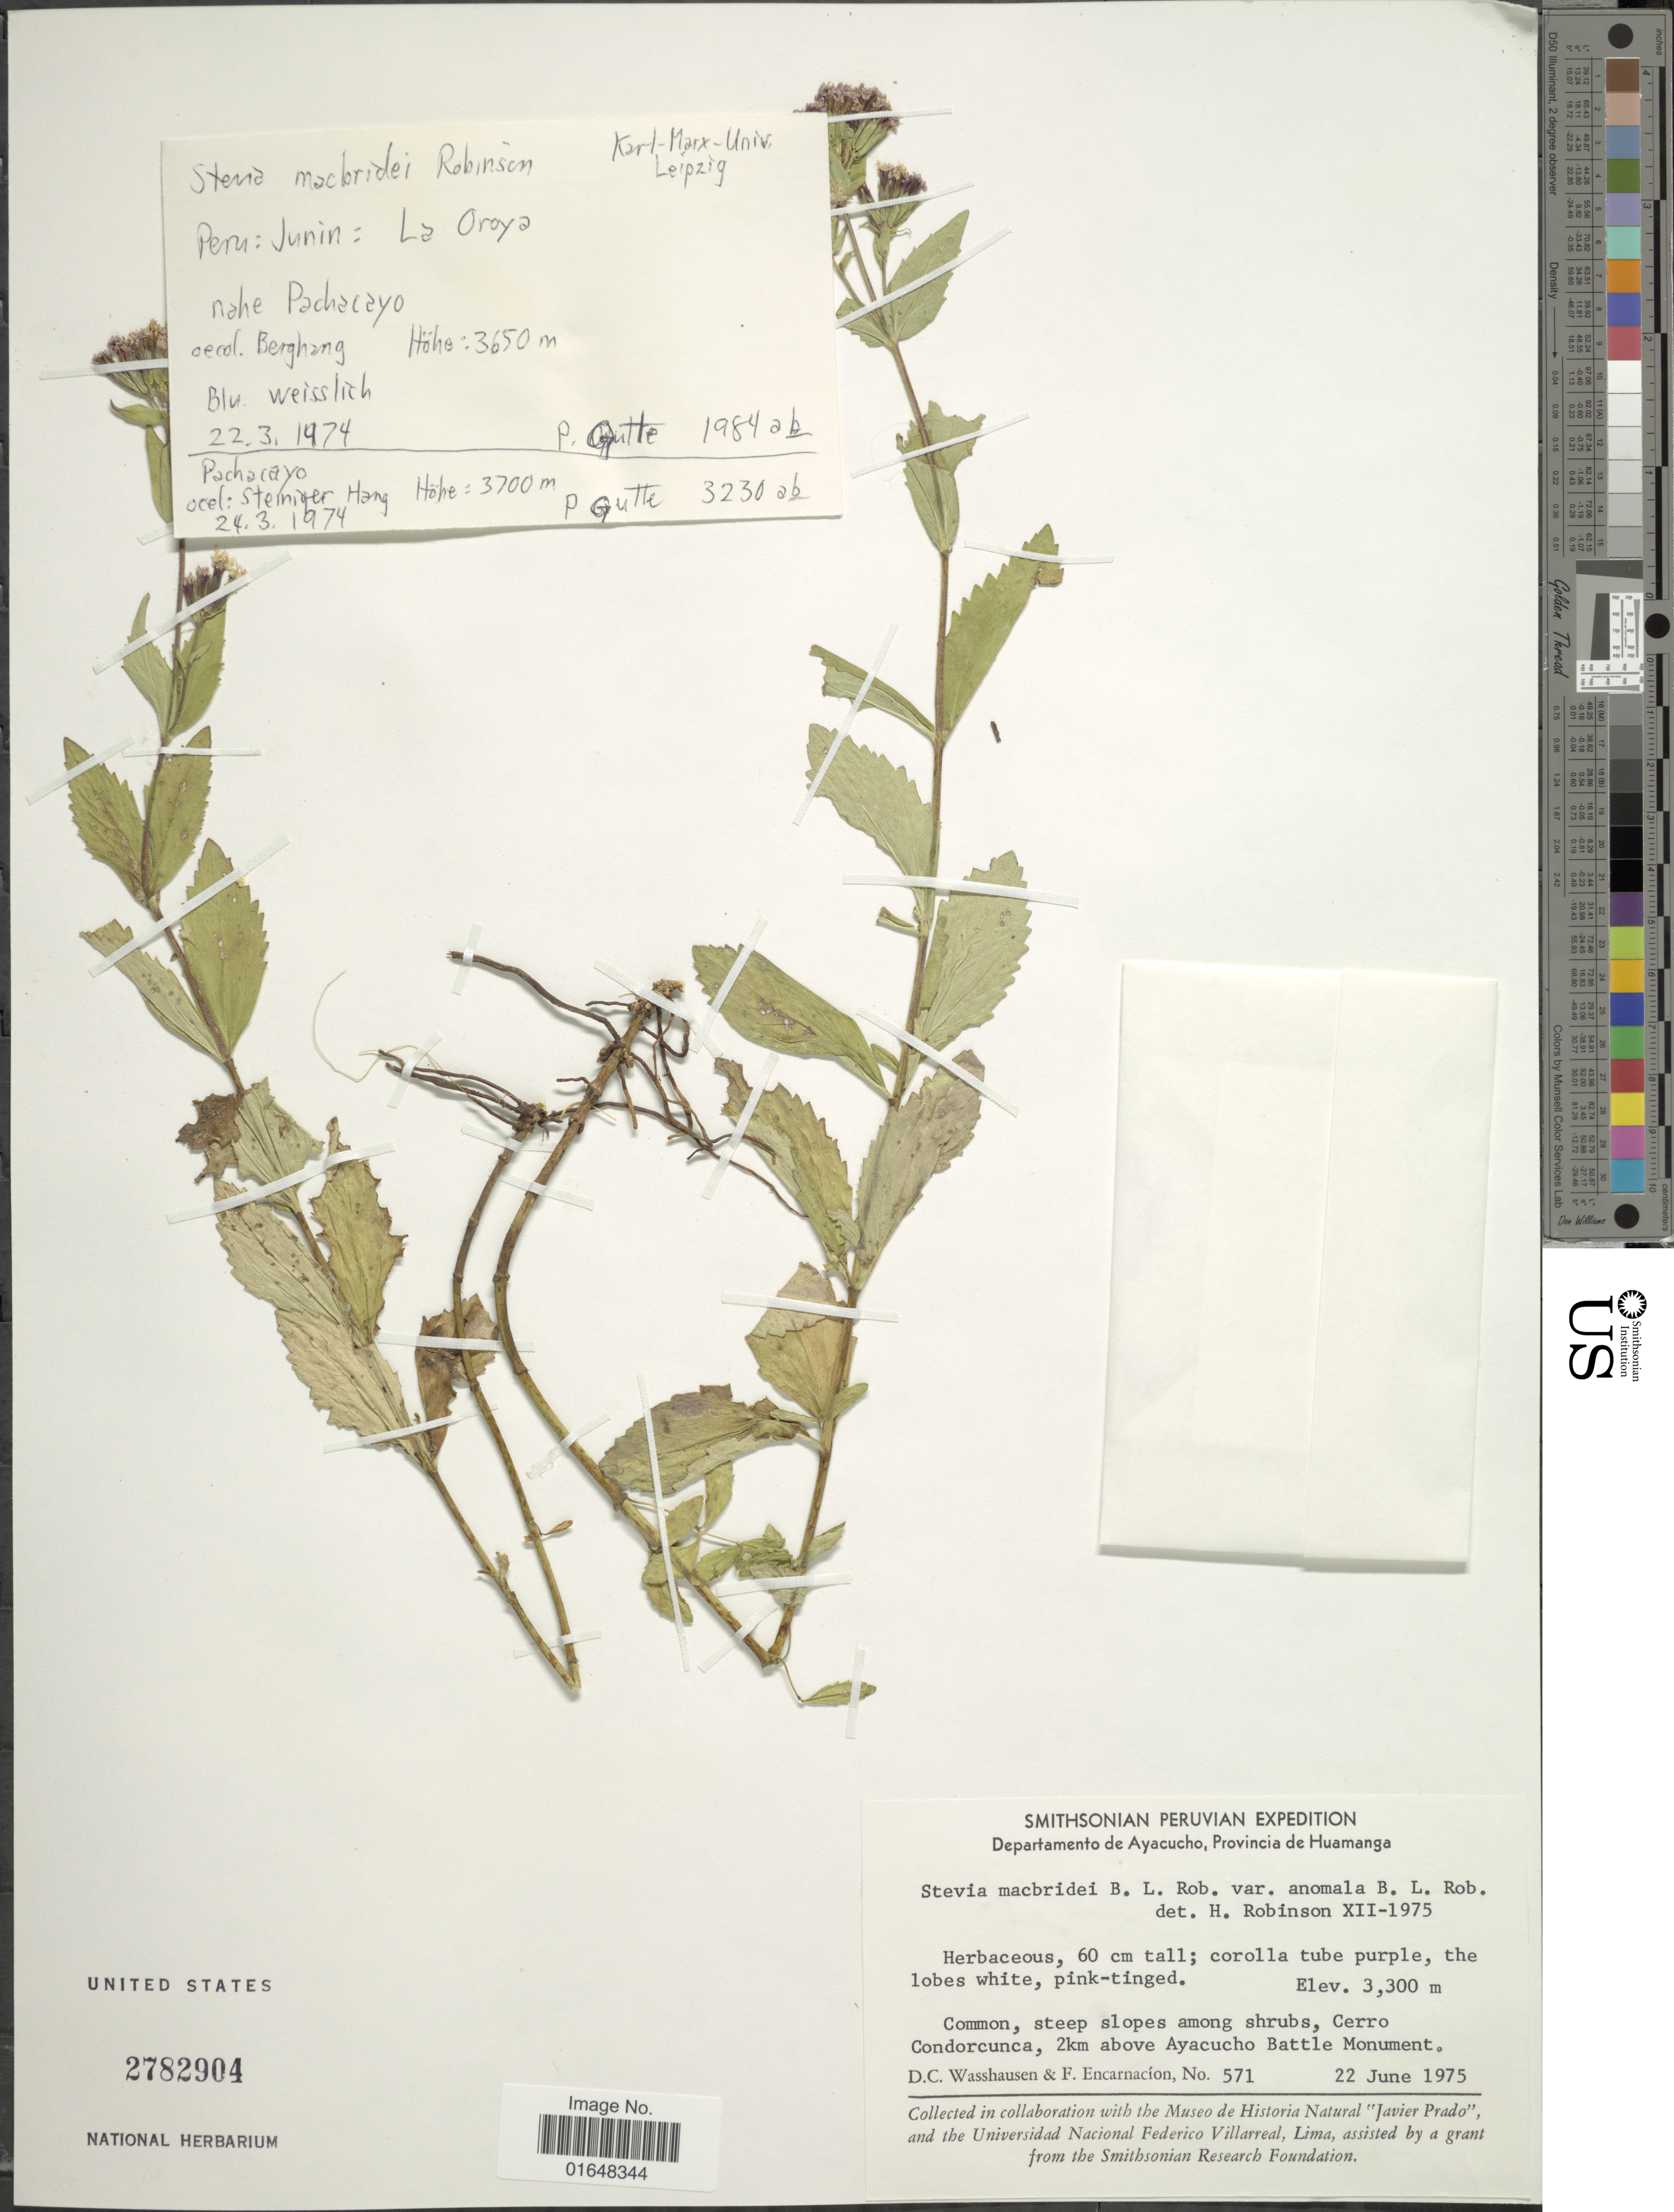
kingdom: Plantae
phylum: Tracheophyta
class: Magnoliopsida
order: Asterales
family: Asteraceae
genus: Stevia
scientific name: Stevia macbridei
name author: B.L. Rob.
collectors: D. C. Wasshausen & F. Encarnación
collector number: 571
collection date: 1975-06-22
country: Peru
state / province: Ayacucho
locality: Departamento de Ayacucho, Provincia de Huamanga. Common, steep slopes among shrubs, Cerro Condorcunca, 2km above Ayacucho Battle Monument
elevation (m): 3300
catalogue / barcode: US 2782904